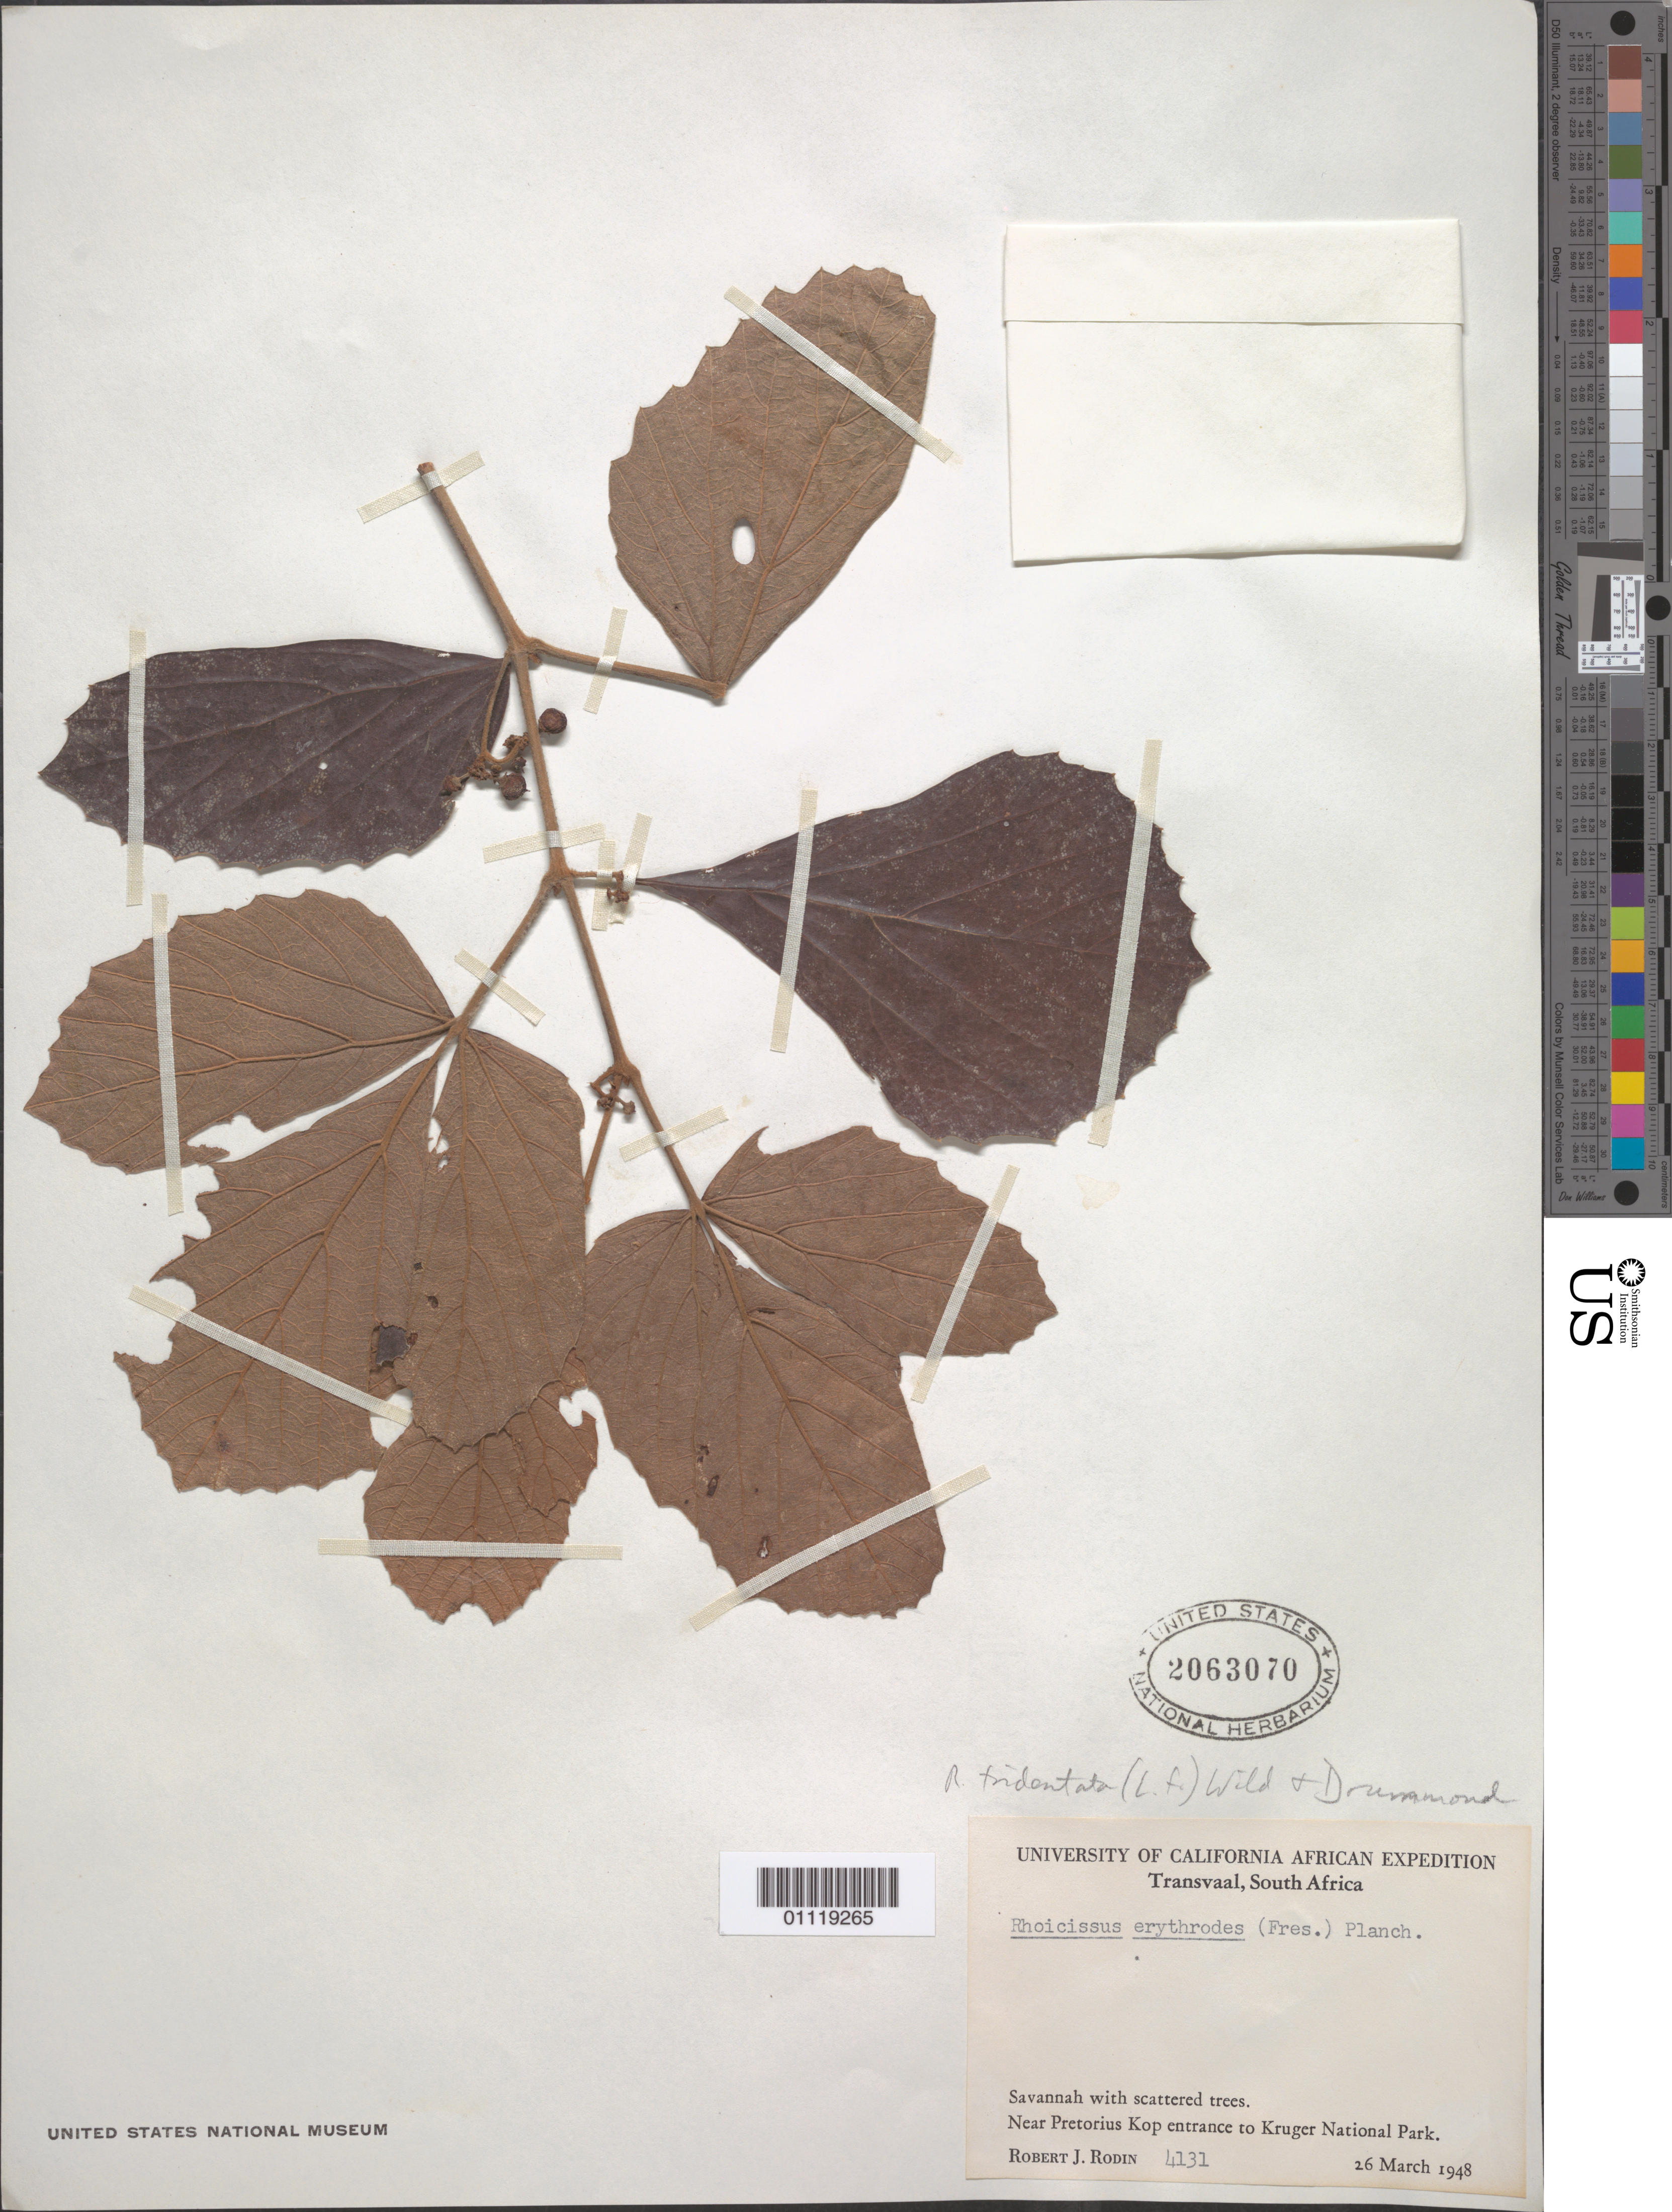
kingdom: Plantae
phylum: Tracheophyta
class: Magnoliopsida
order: Vitales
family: Vitaceae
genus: Rhoicissus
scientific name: Rhoicissus tridentata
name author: (L. f.) Wild & R.B. Drumm.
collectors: R. J. Rodin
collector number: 4131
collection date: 1948-03-26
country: South Africa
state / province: Mpumalanga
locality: Near Pretorius Kop entrance to Kruger National Park. Transvaal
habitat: Savannah with scattered trees.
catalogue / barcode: US 2063070